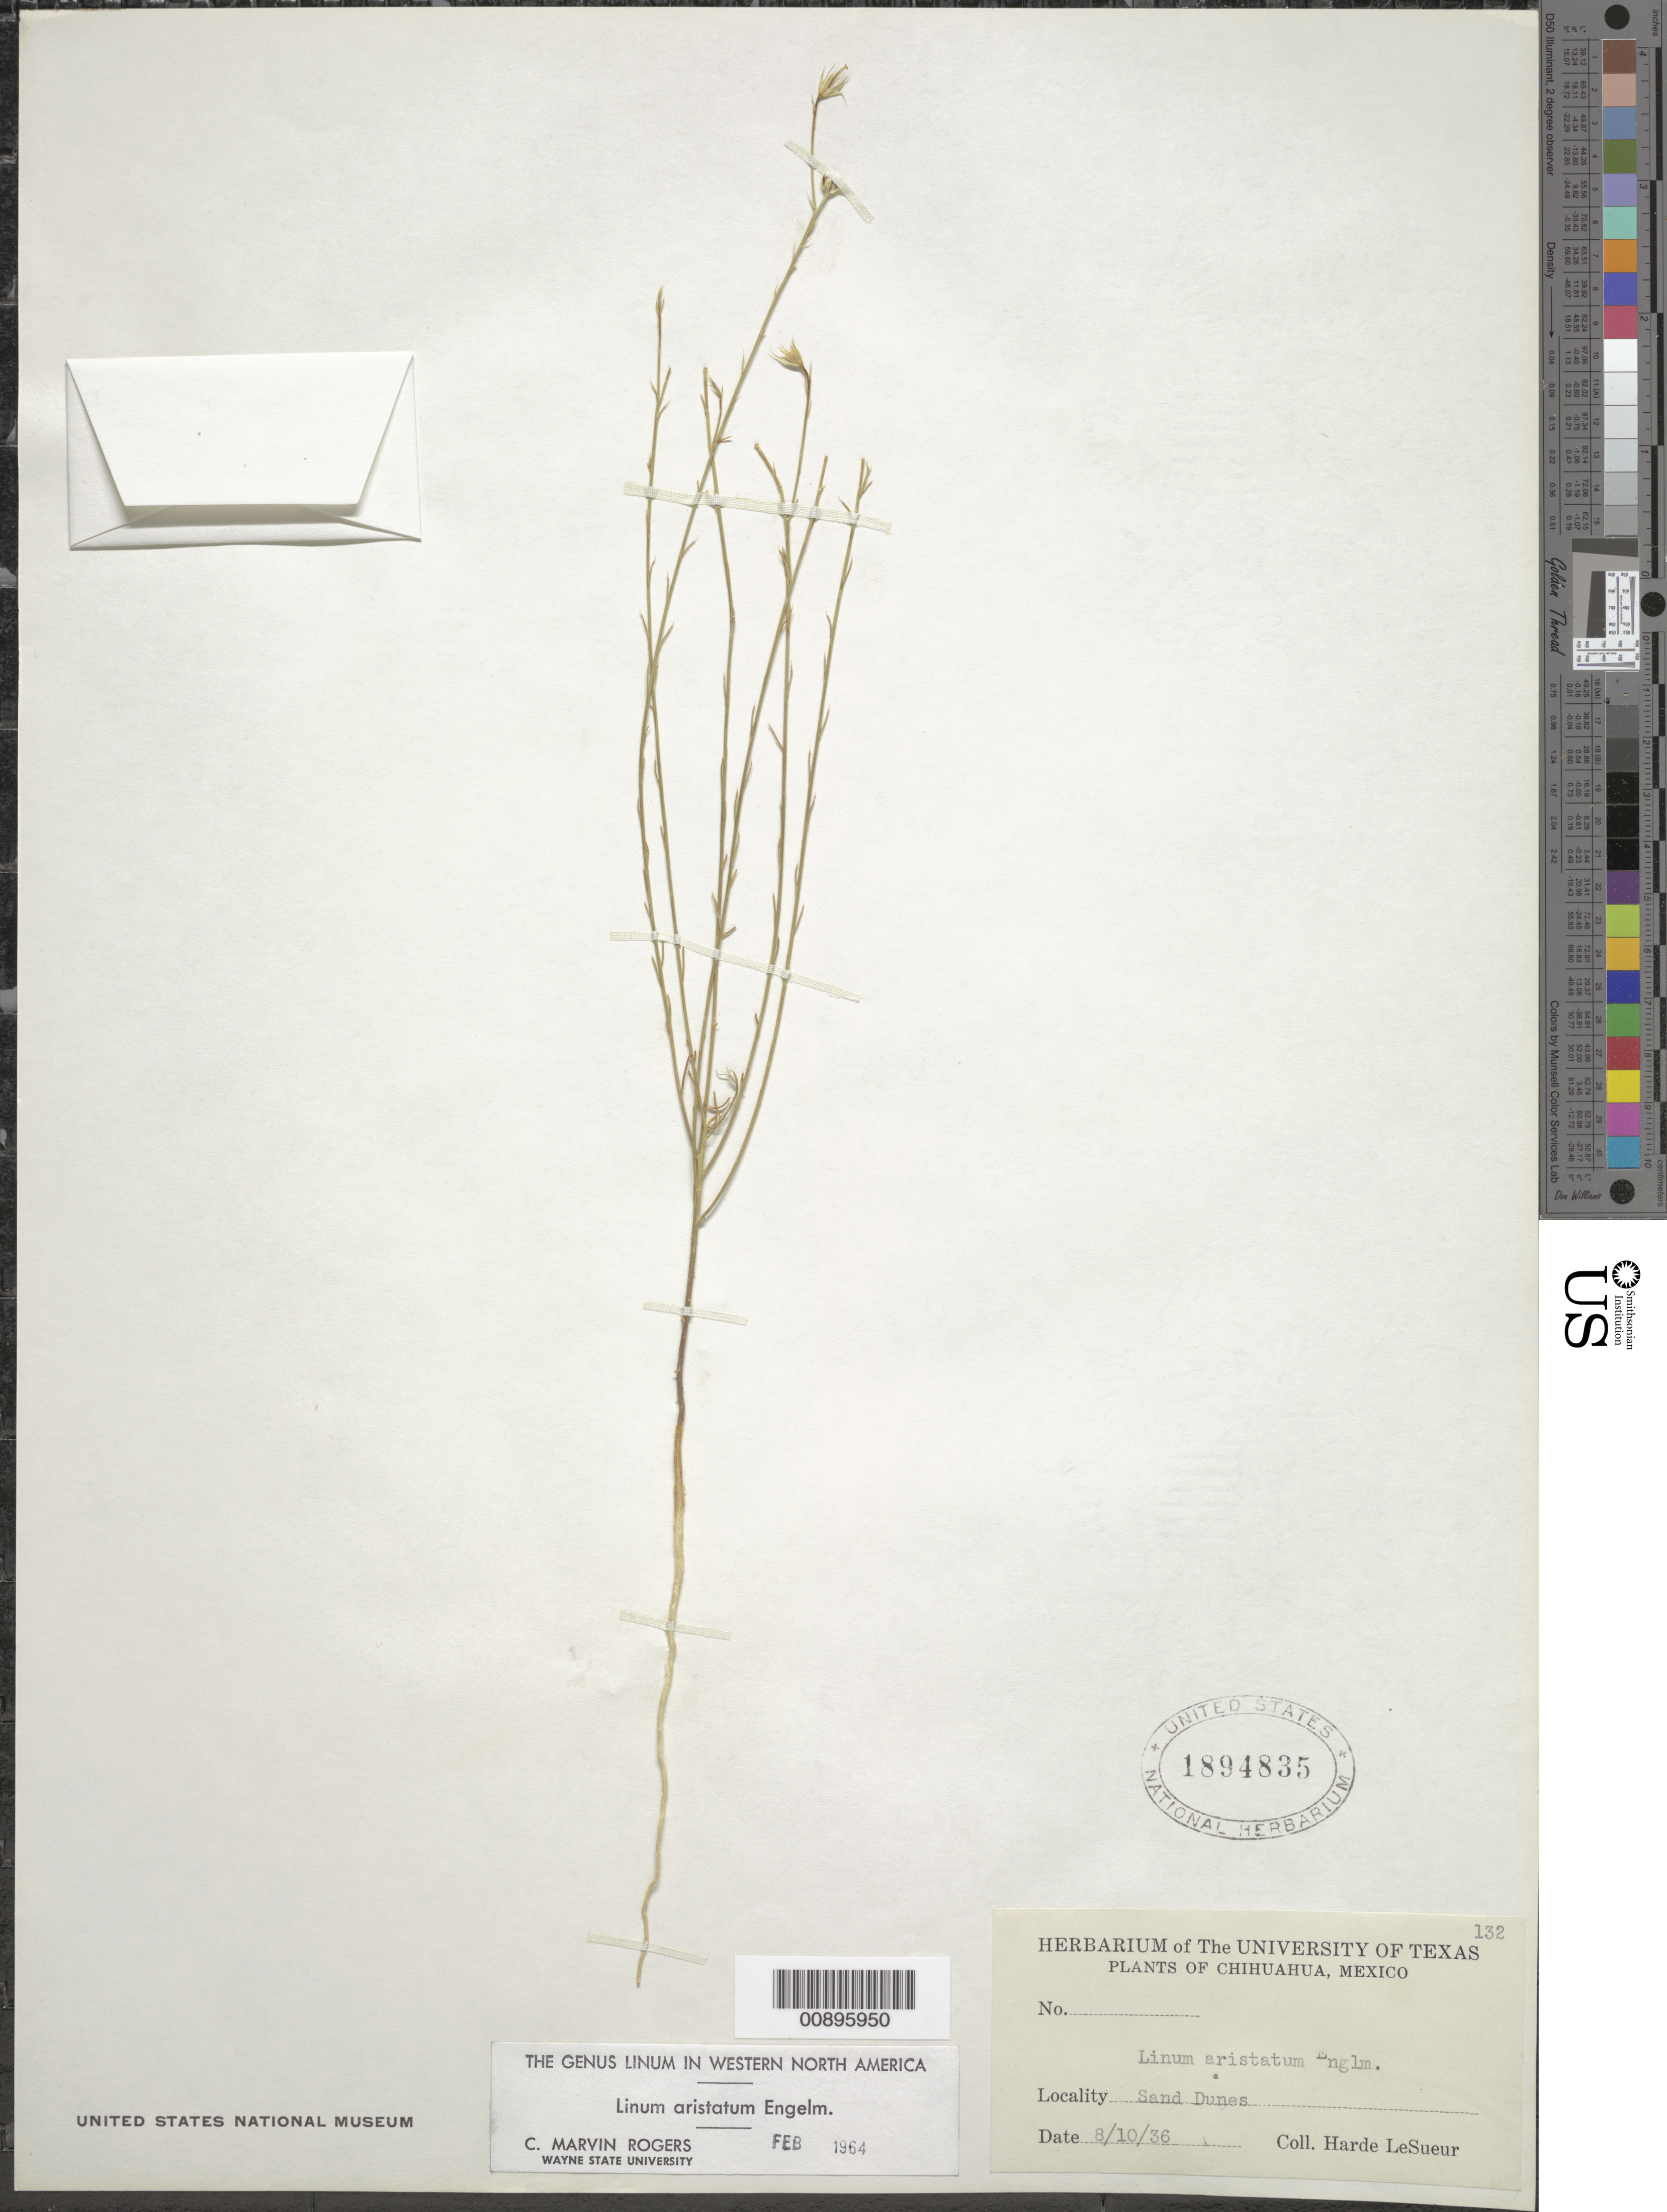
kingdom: Plantae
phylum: Tracheophyta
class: Magnoliopsida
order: Malpighiales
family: Linaceae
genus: Linum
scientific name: Linum aristatum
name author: Engelm.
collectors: D. H. LeSueur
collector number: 132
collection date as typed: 10 Aug 1936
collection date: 1936-08-10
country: Mexico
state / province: Chihuahua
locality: Sand Dunes, Chihuahua.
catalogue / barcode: US 1894835